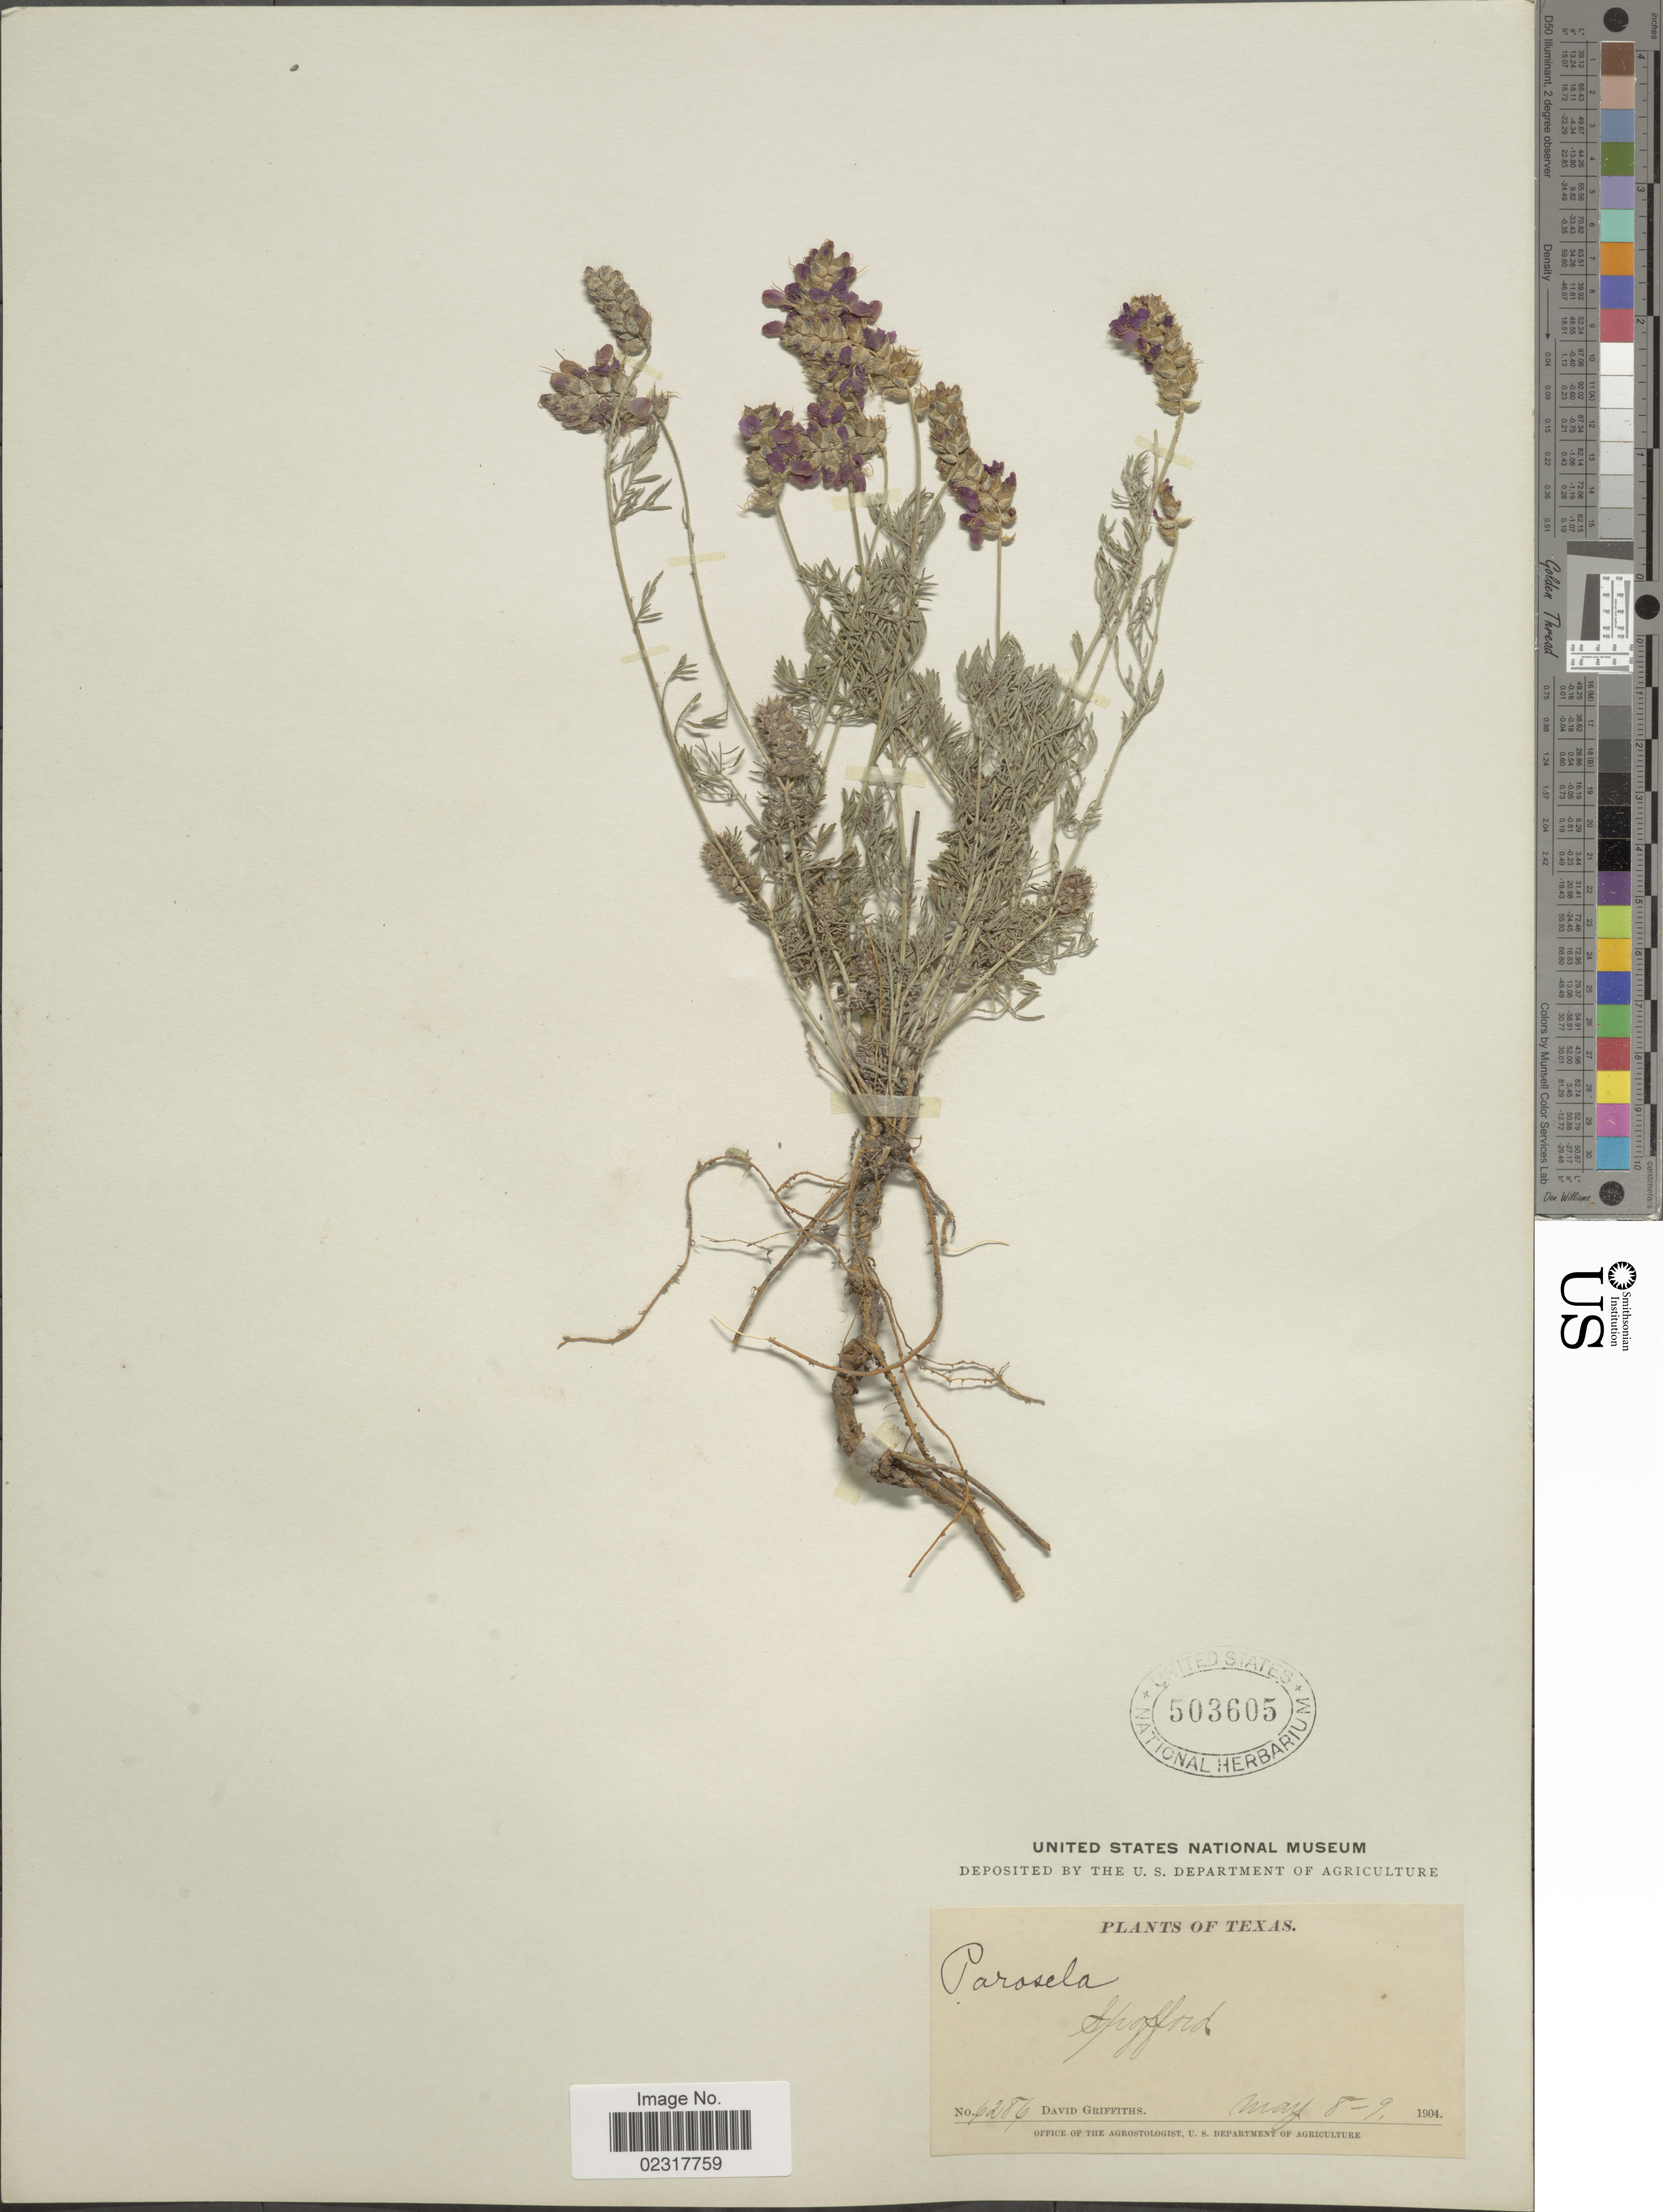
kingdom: Plantae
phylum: Tracheophyta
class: Magnoliopsida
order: Fabales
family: Fabaceae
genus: Dalea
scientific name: Dalea lasiathera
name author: A. Gray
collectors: D. Griffiths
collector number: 6286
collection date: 1904-05-08/1904-05-09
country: United States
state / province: Texas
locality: Spofford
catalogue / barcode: US 503605